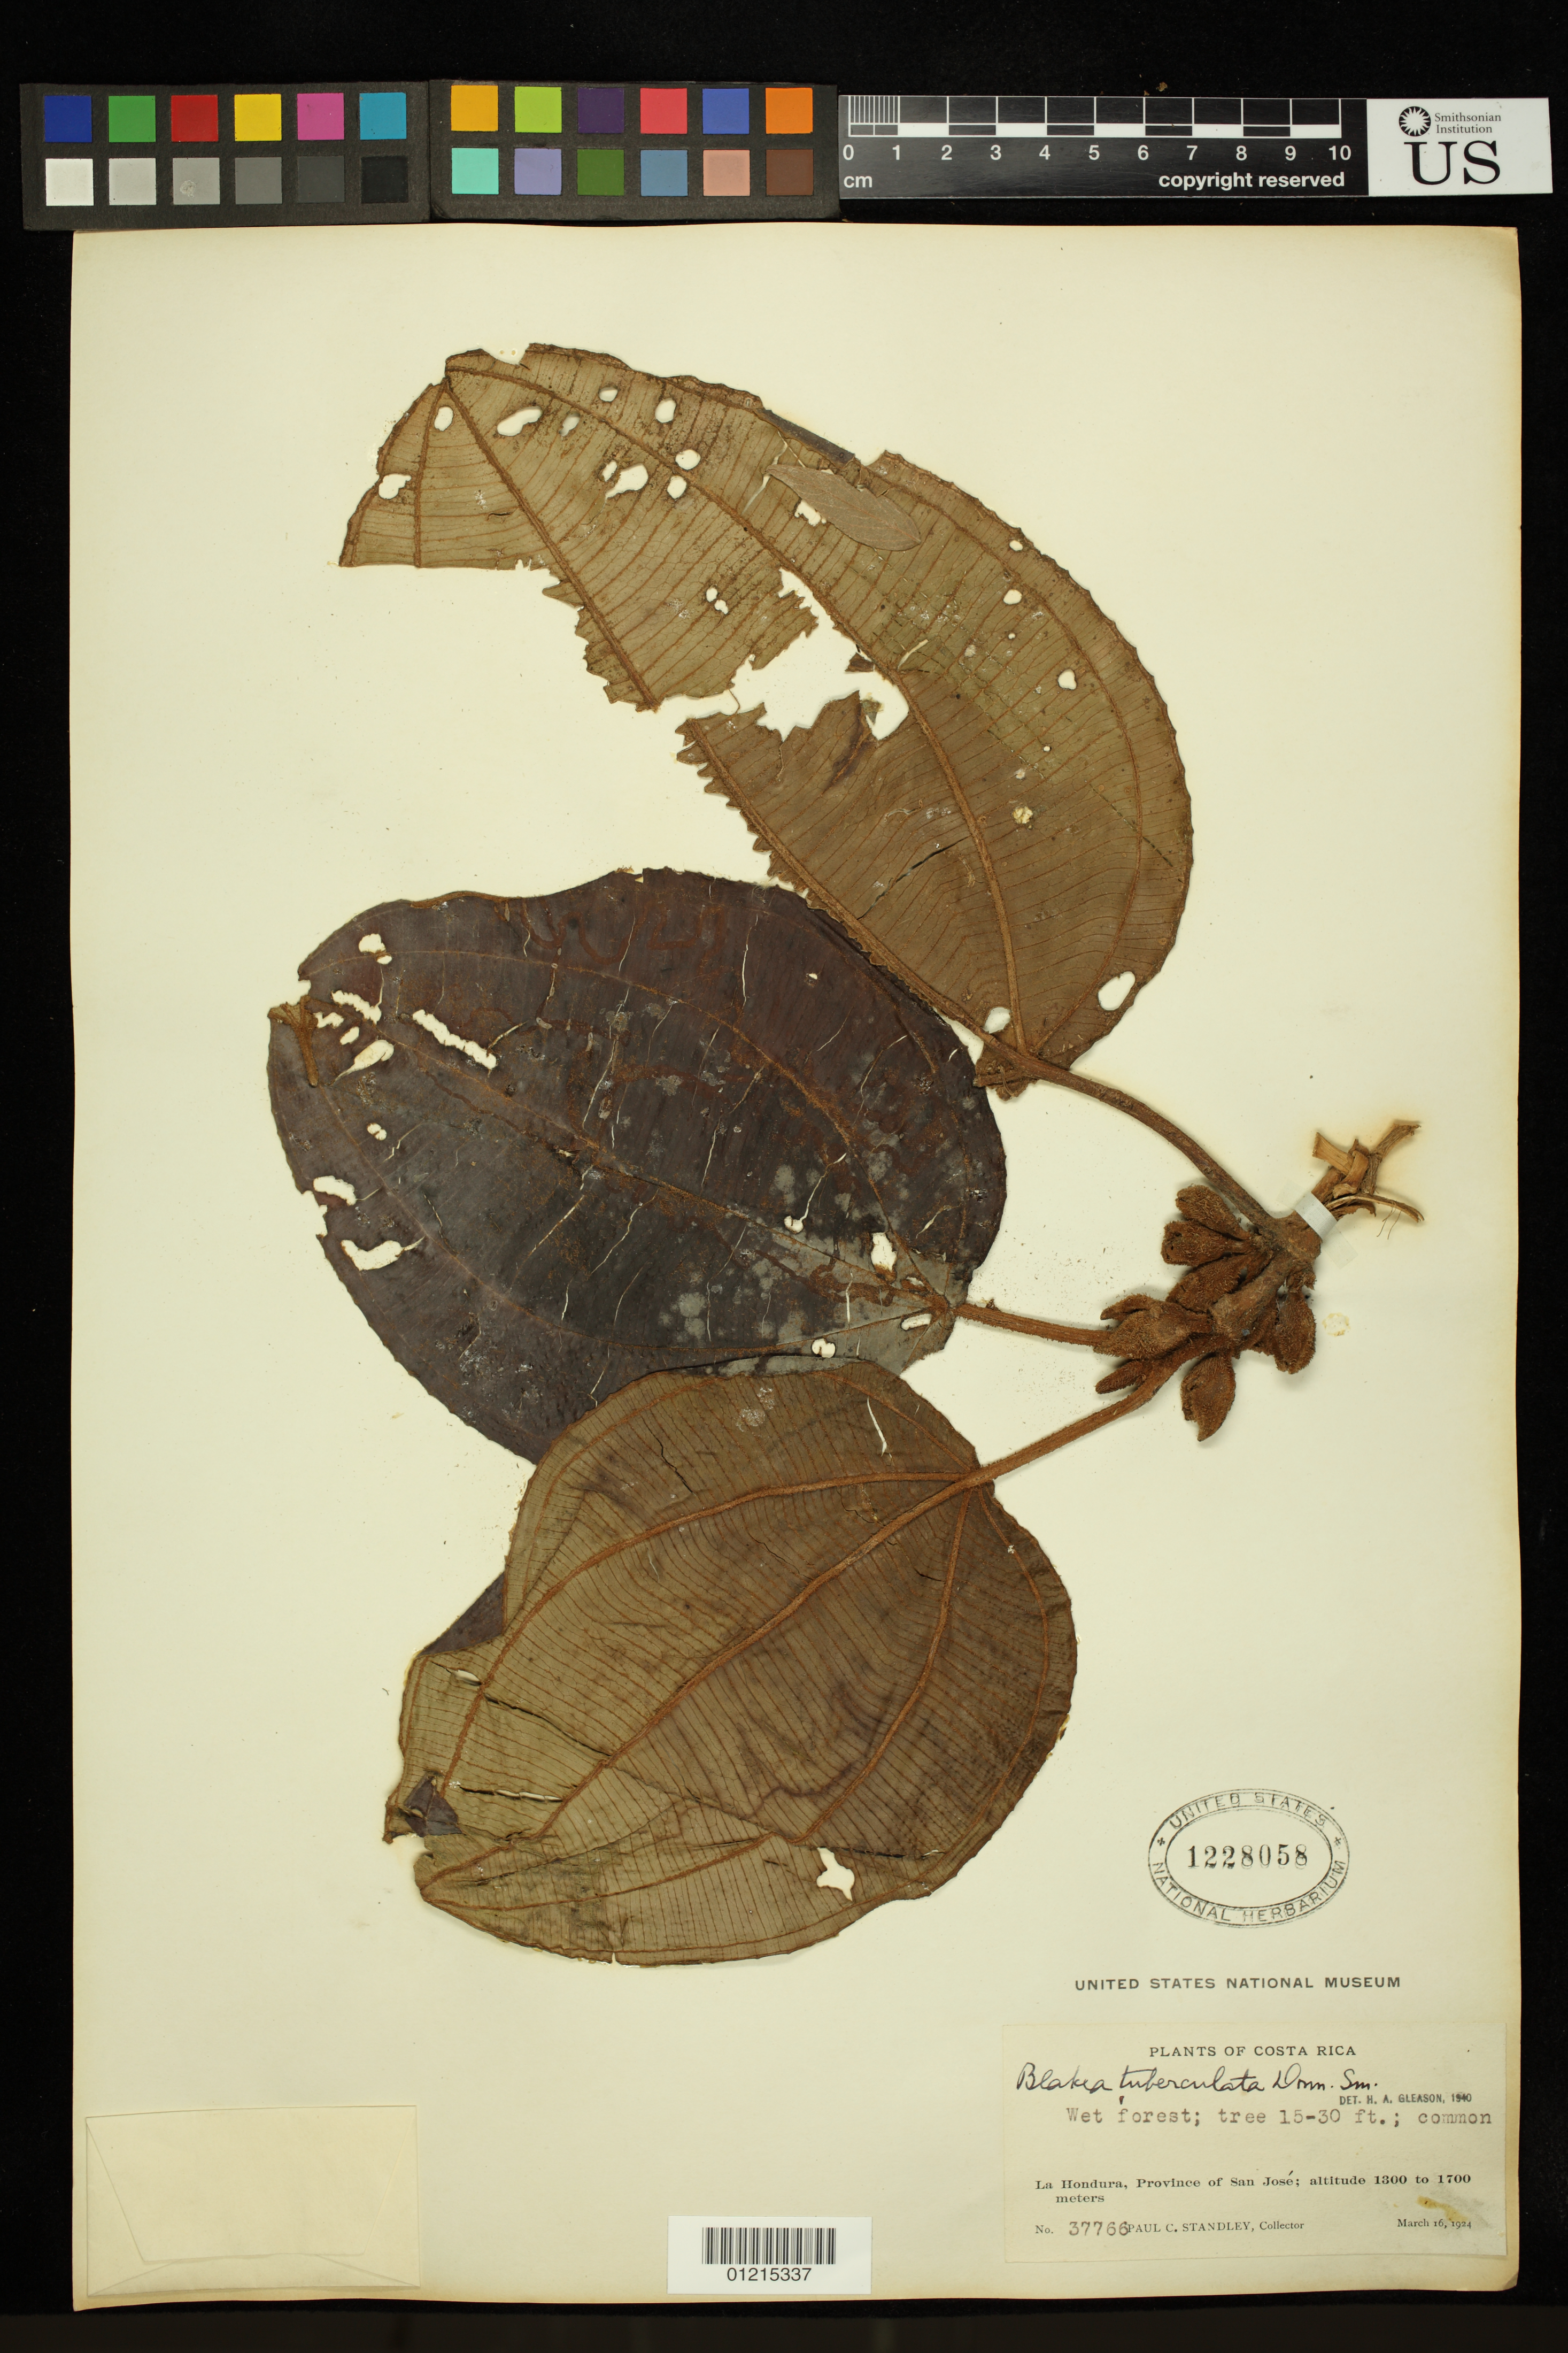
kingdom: Plantae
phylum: Tracheophyta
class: Magnoliopsida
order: Myrtales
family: Melastomataceae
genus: Blakea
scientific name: Blakea tuberculata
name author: Donn. Sm.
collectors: P. C. Standley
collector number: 37766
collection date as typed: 16 Mar 1924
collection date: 1924-03-16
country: Costa Rica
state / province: San José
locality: La Hondura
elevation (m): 1300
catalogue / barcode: US 1228058